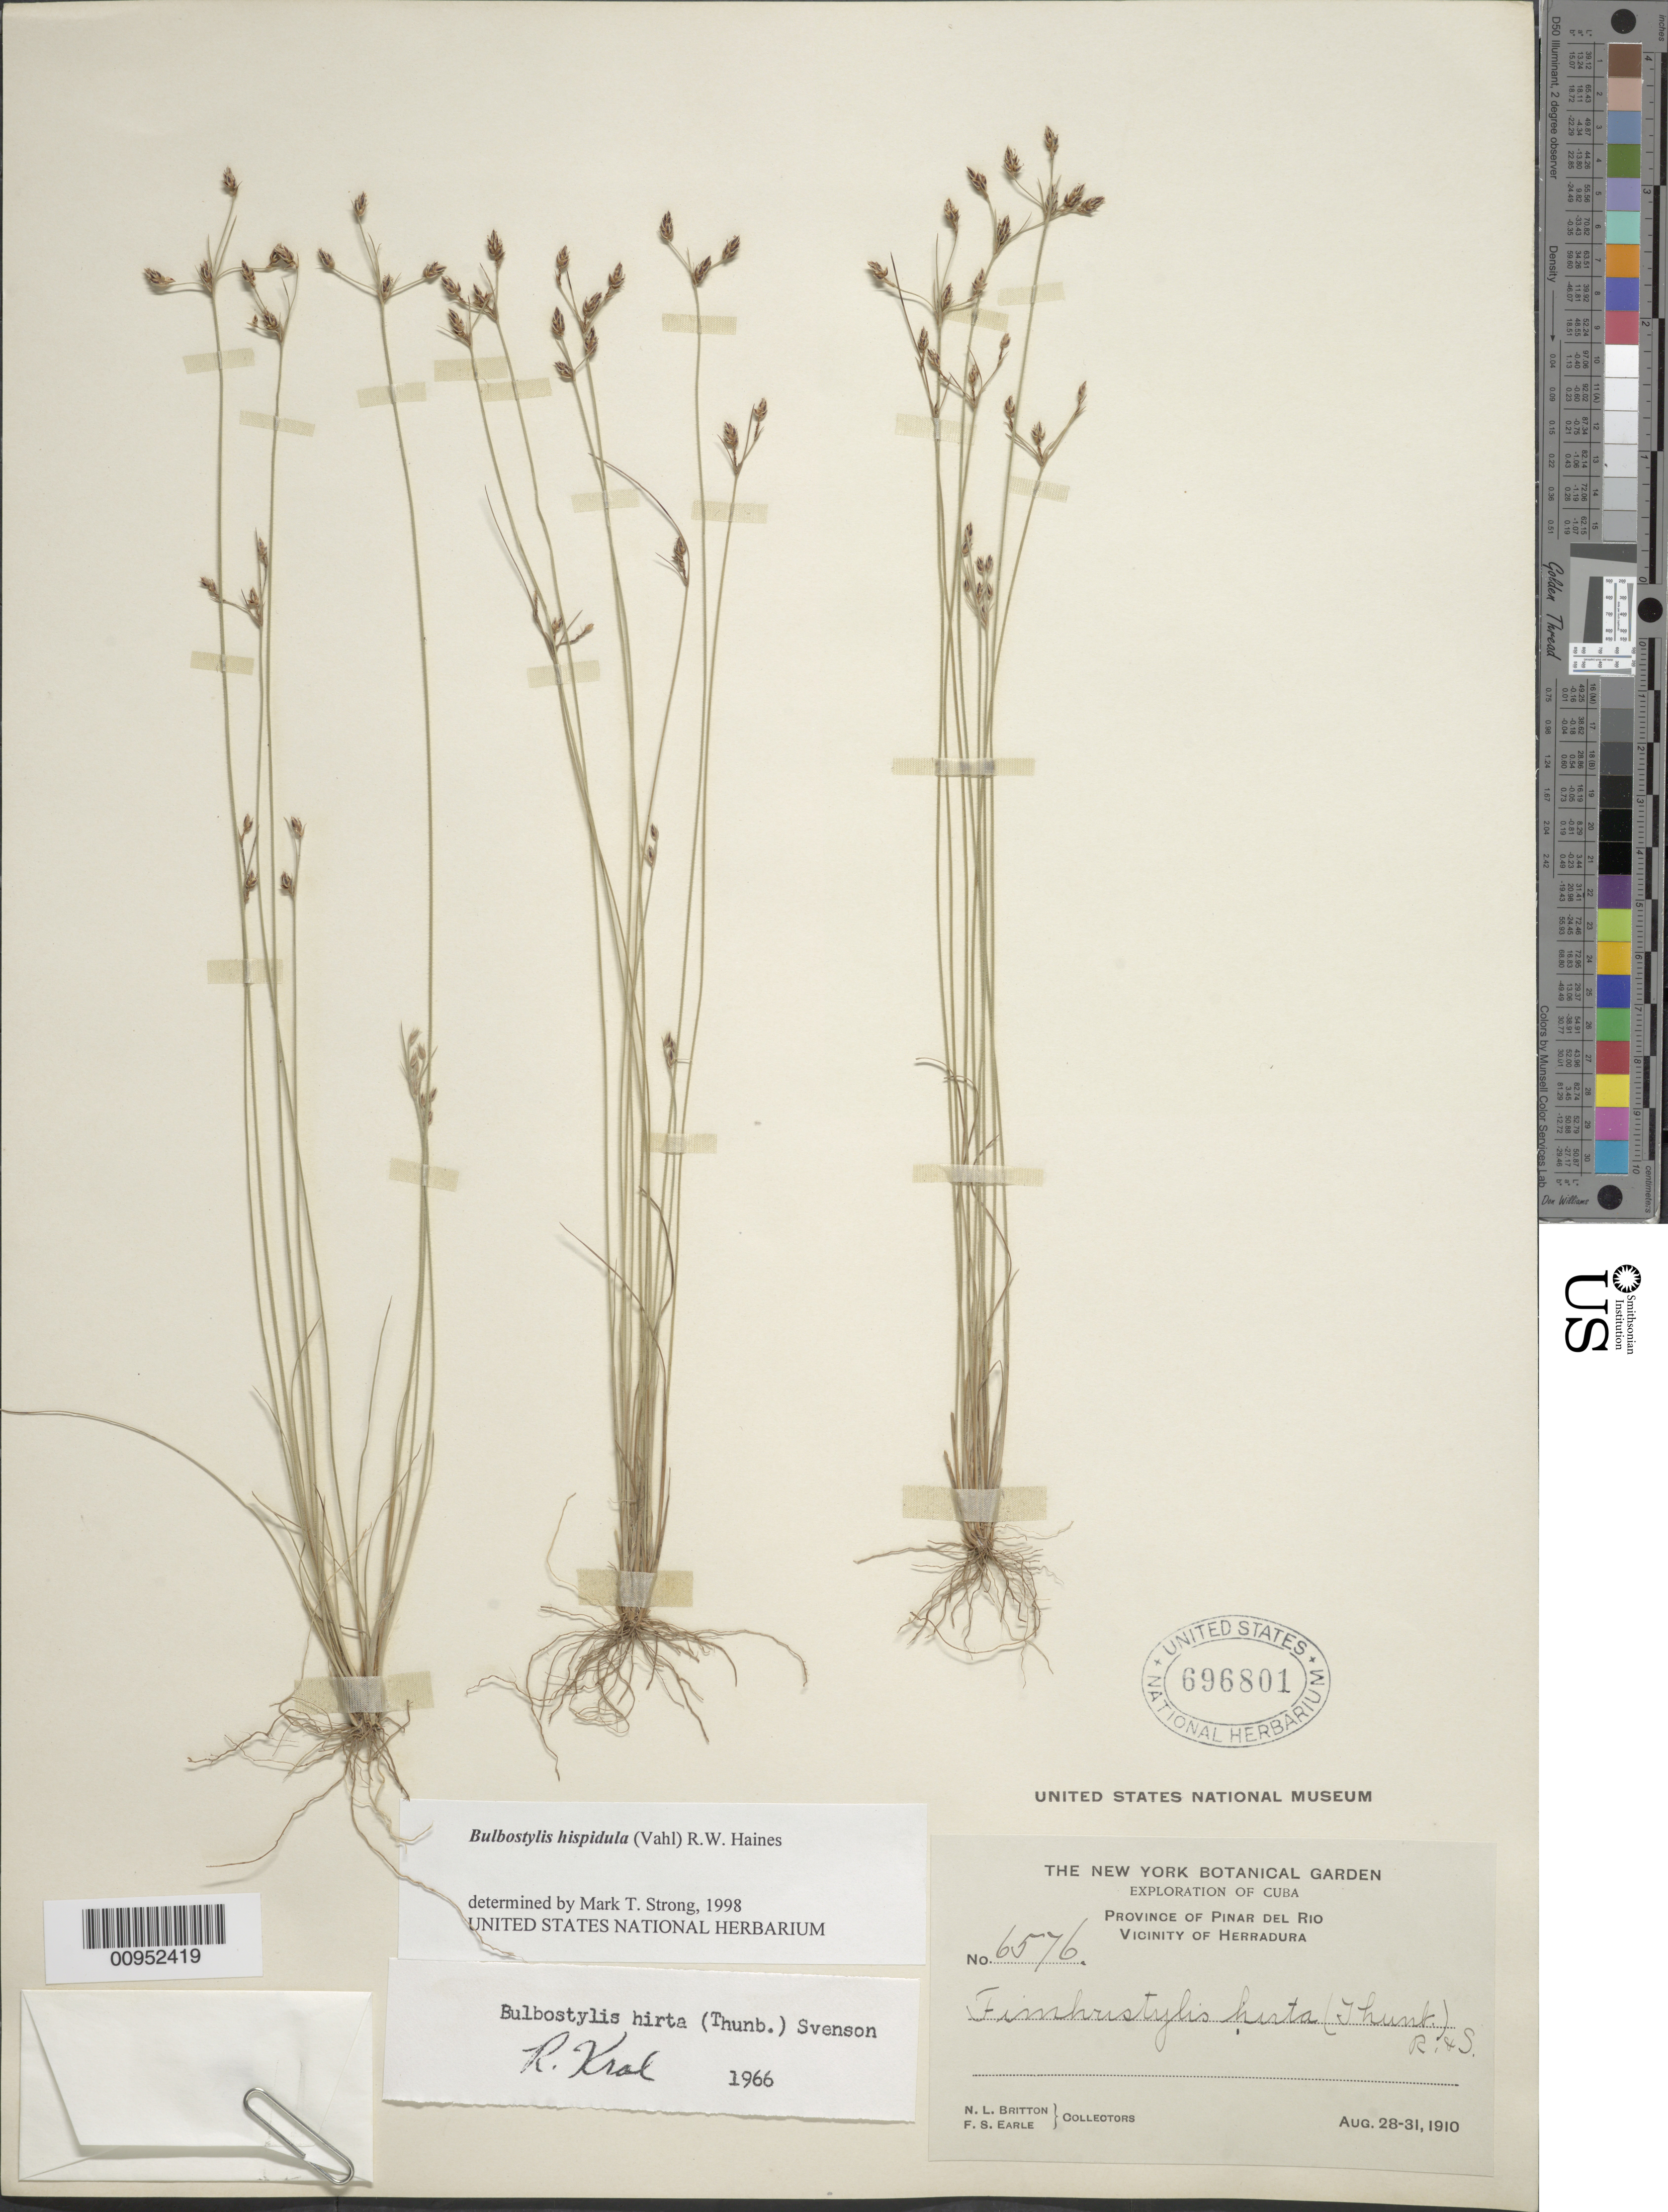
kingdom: Plantae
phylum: Tracheophyta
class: Liliopsida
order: Poales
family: Cyperaceae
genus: Bulbostylis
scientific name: Bulbostylis hispidula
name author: (Vahl) R.W. Haines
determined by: Strong, M. T., (US), Smithsonian Institution - National Museum of Natural History (UNITED STATES)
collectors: N. Britton & F. S. Earle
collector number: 6576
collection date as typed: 28 Aug 1910 to 31 Aug 1910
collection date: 1910-08-28/1910-08-31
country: Cuba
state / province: Pinar del Rio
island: Cuba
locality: Vicinity of Herradura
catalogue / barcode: US 696801